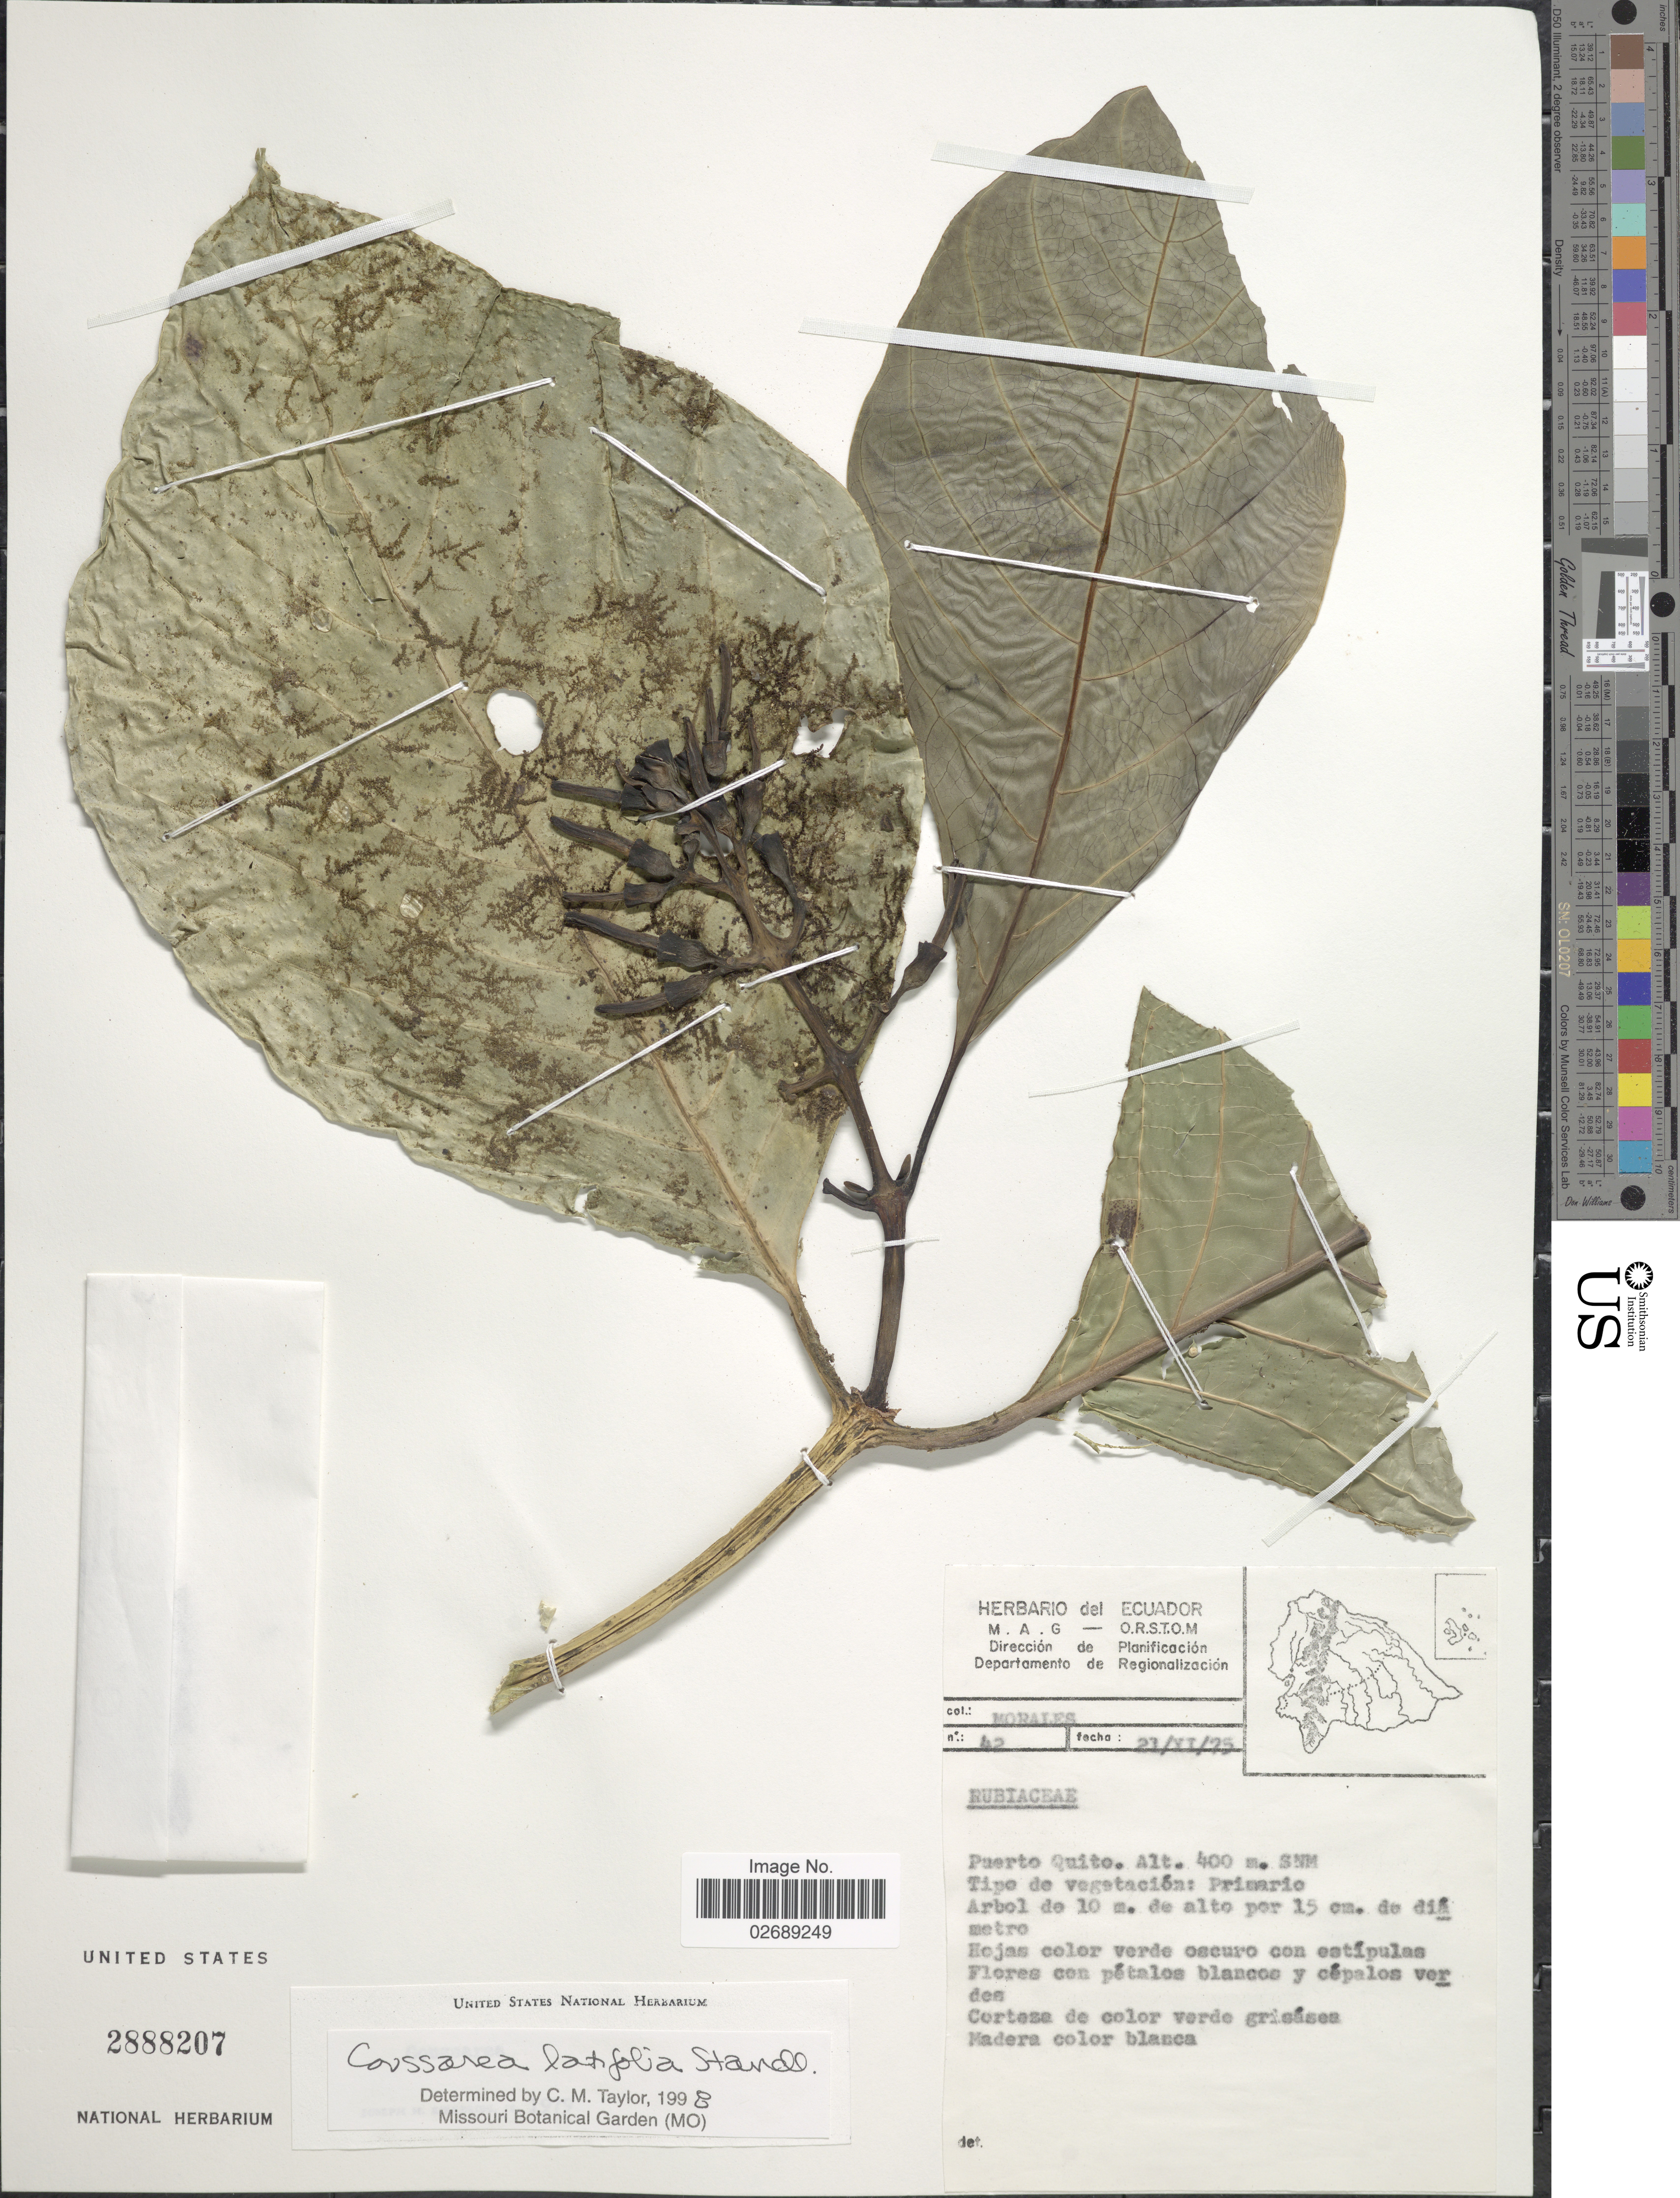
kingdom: Plantae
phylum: Tracheophyta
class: Magnoliopsida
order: Gentianales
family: Rubiaceae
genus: Coussarea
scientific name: Coussarea latifolia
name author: Standl.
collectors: Morales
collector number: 42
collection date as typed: Transcribed d/m/y: 21/11/75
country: Ecuador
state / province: Pichincha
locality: Puerto Quito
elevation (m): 400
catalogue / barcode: US 2888207